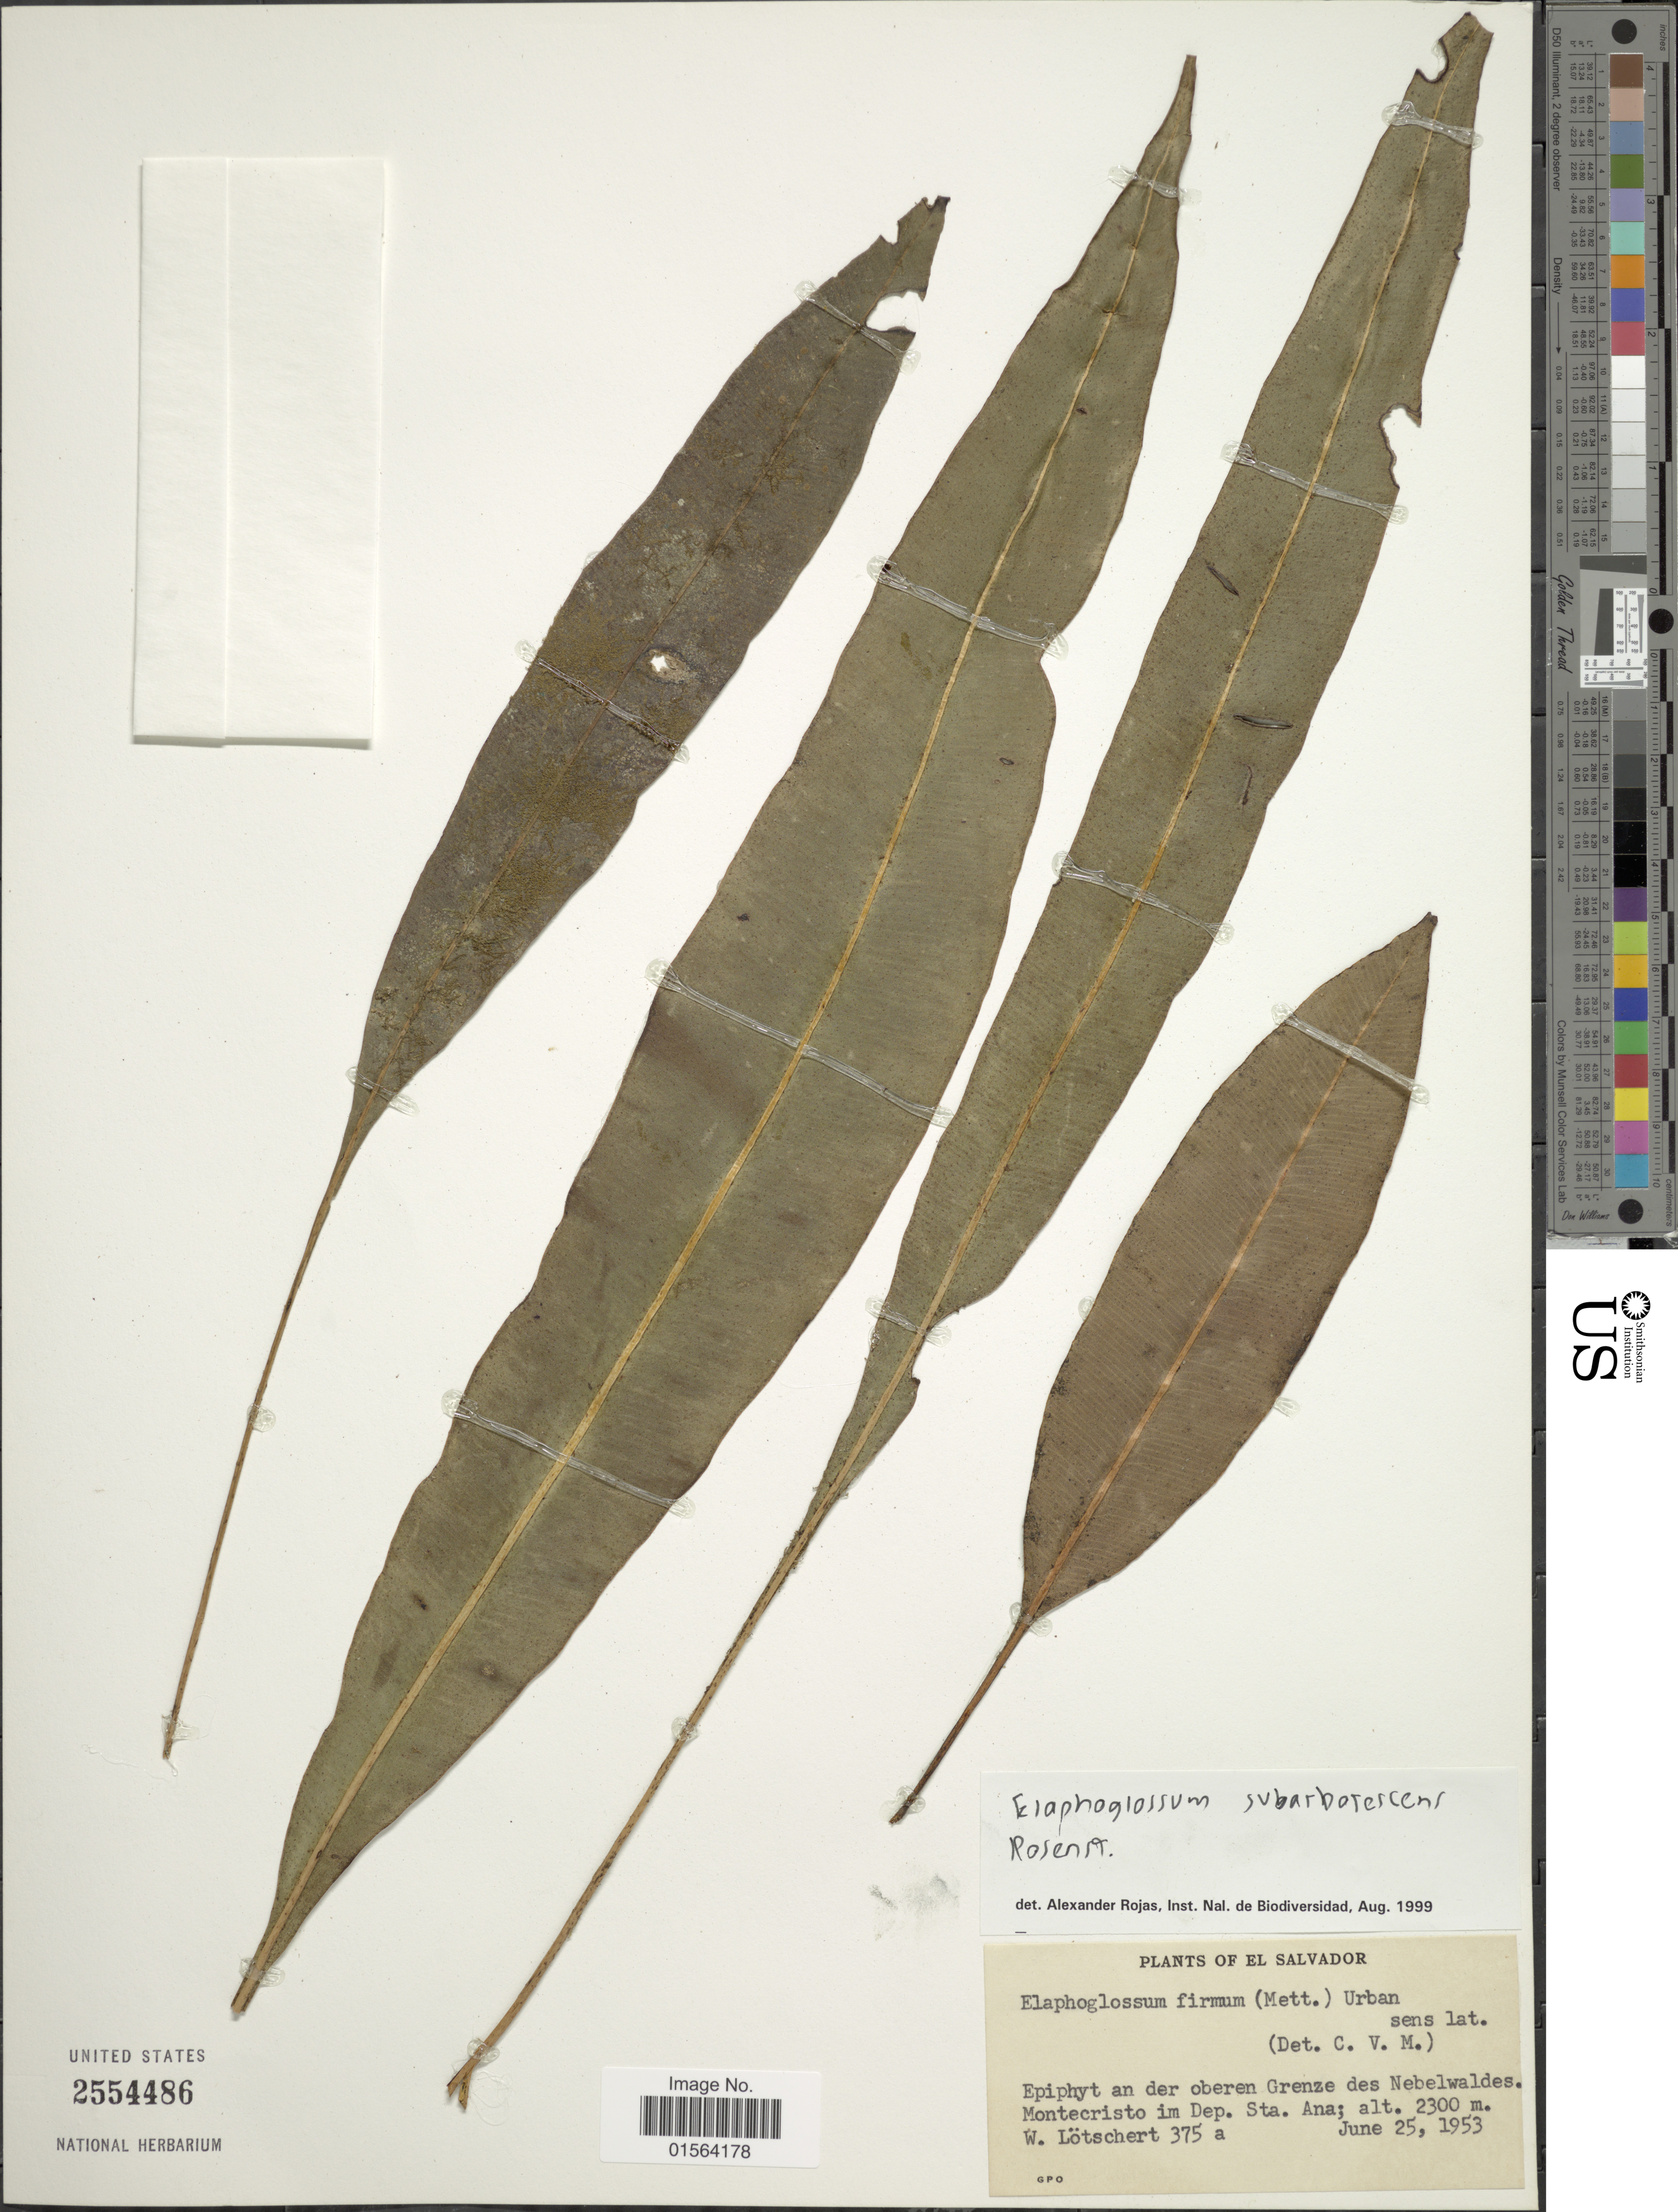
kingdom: Plantae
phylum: Tracheophyta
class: Polypodiopsida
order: Polypodiales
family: Dryopteridaceae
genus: Elaphoglossum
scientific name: Elaphoglossum latifolium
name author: (Sw.) J. Sm.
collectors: W. Lötschert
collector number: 375a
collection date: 1953-06-25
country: El Salvador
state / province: Santa Ana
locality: An der oberen Grenze des Nebelwaldes, Montecristo im Dep. Sta. Ana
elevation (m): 2300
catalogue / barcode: US 2554486